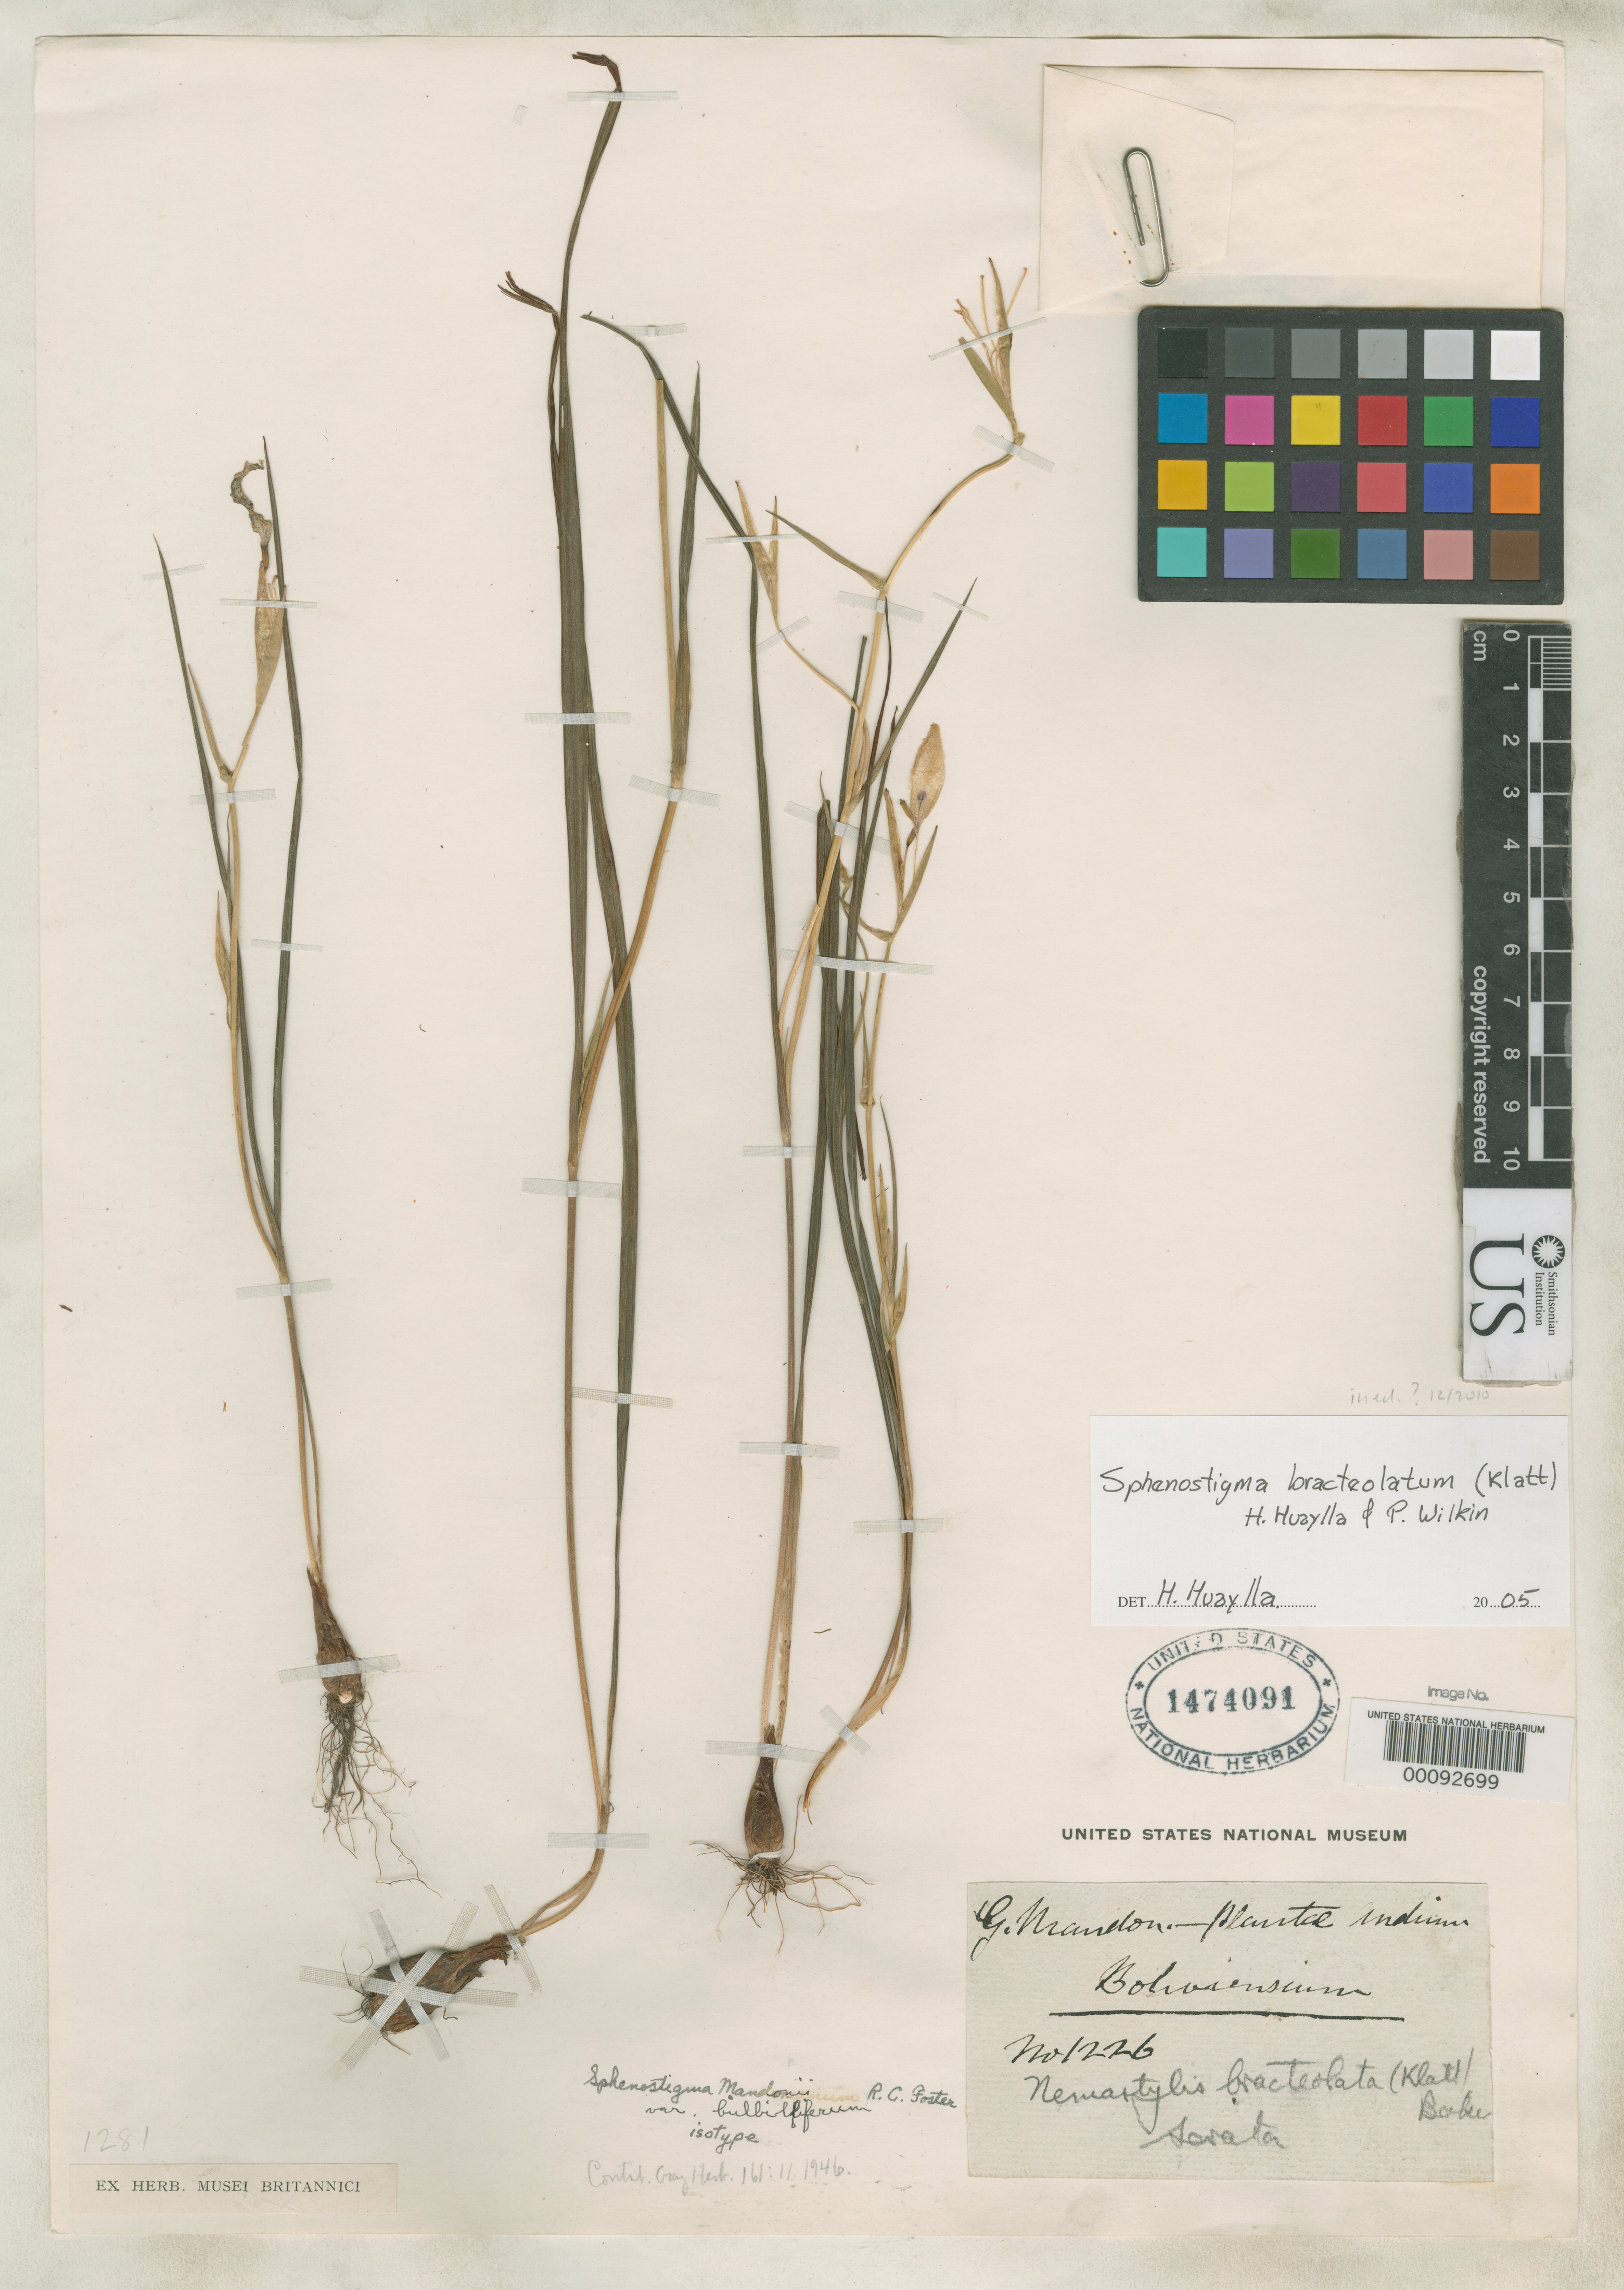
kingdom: Plantae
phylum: Tracheophyta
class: Liliopsida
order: Asparagales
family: Iridaceae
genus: Sphenostigma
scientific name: Sphenostigma mandonii var. bulbilliferum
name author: R.C. Foster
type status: Isotype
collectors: G. Mandon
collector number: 1226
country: Bolivia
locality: Sorata.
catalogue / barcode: US 1474091